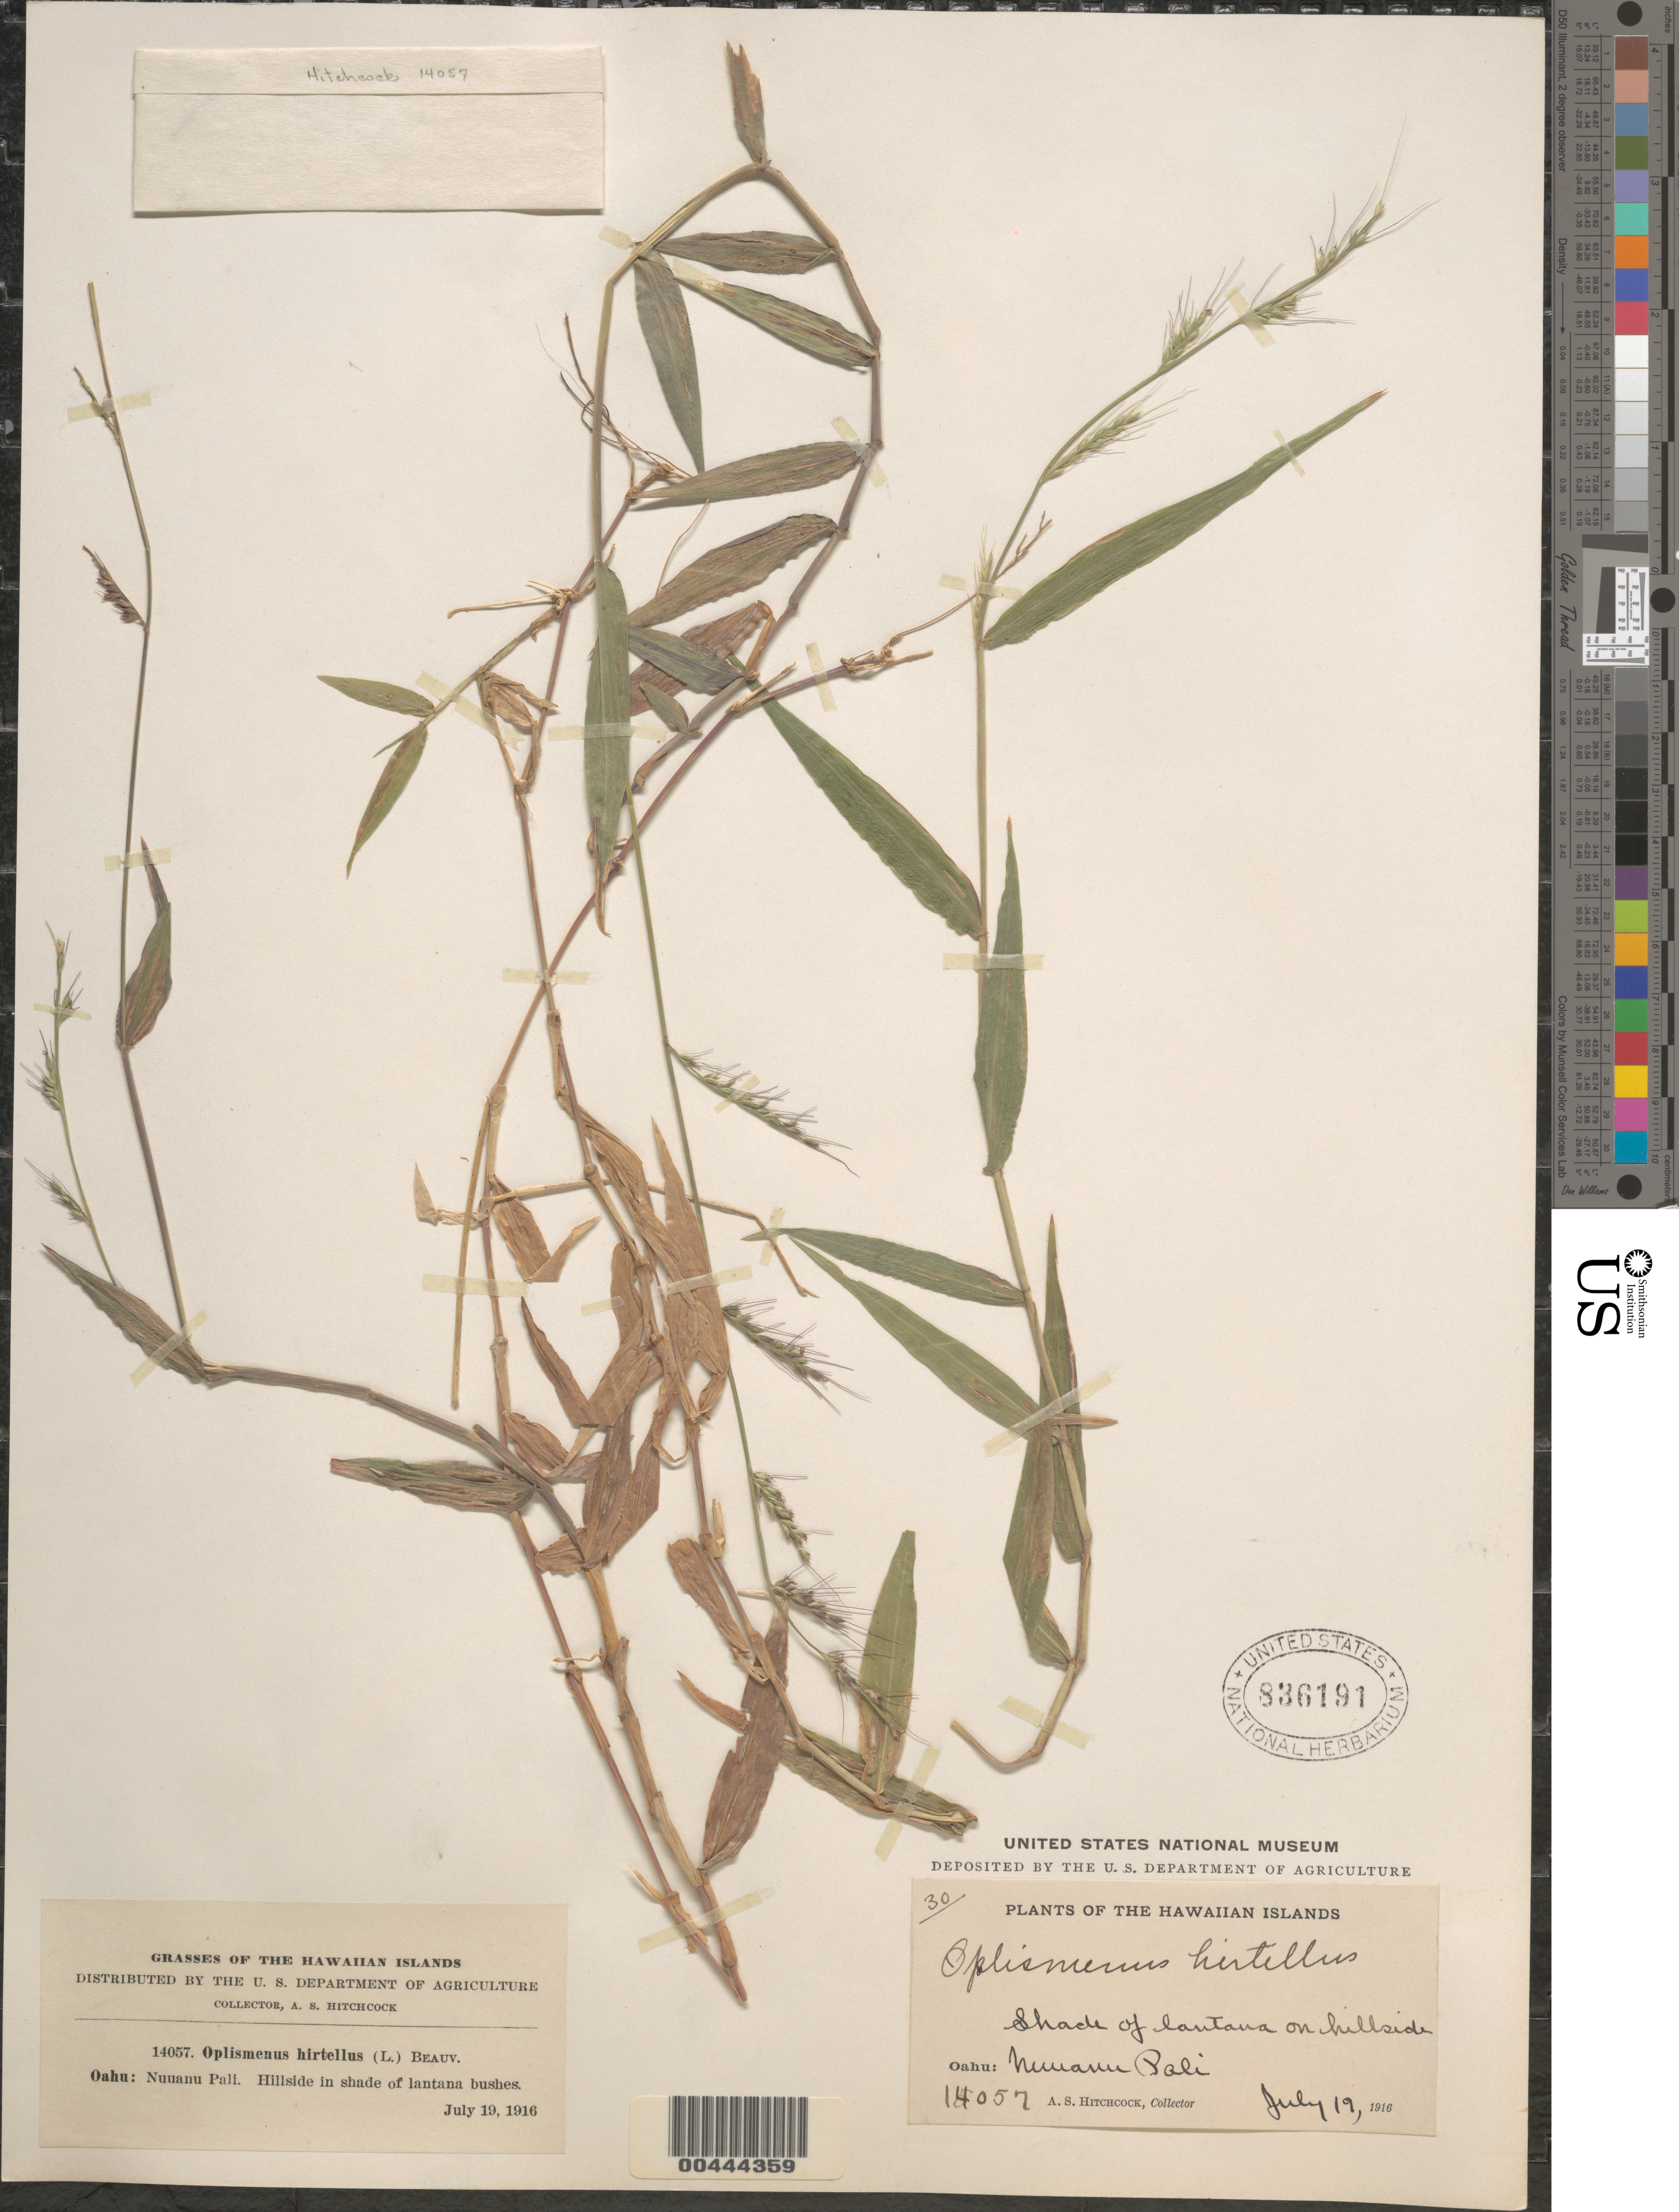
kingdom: Plantae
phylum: Tracheophyta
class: Liliopsida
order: Poales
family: Poaceae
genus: Oplismenus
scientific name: Oplismenus hirtellus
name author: (L.) P. Beauv.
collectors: A. S. Hitchcock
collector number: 14057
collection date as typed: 19 Jul 1916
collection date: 1916-07-19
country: United States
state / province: Hawaii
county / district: Honolulu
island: Oahu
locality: Nuuanu Pali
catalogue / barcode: US 836191